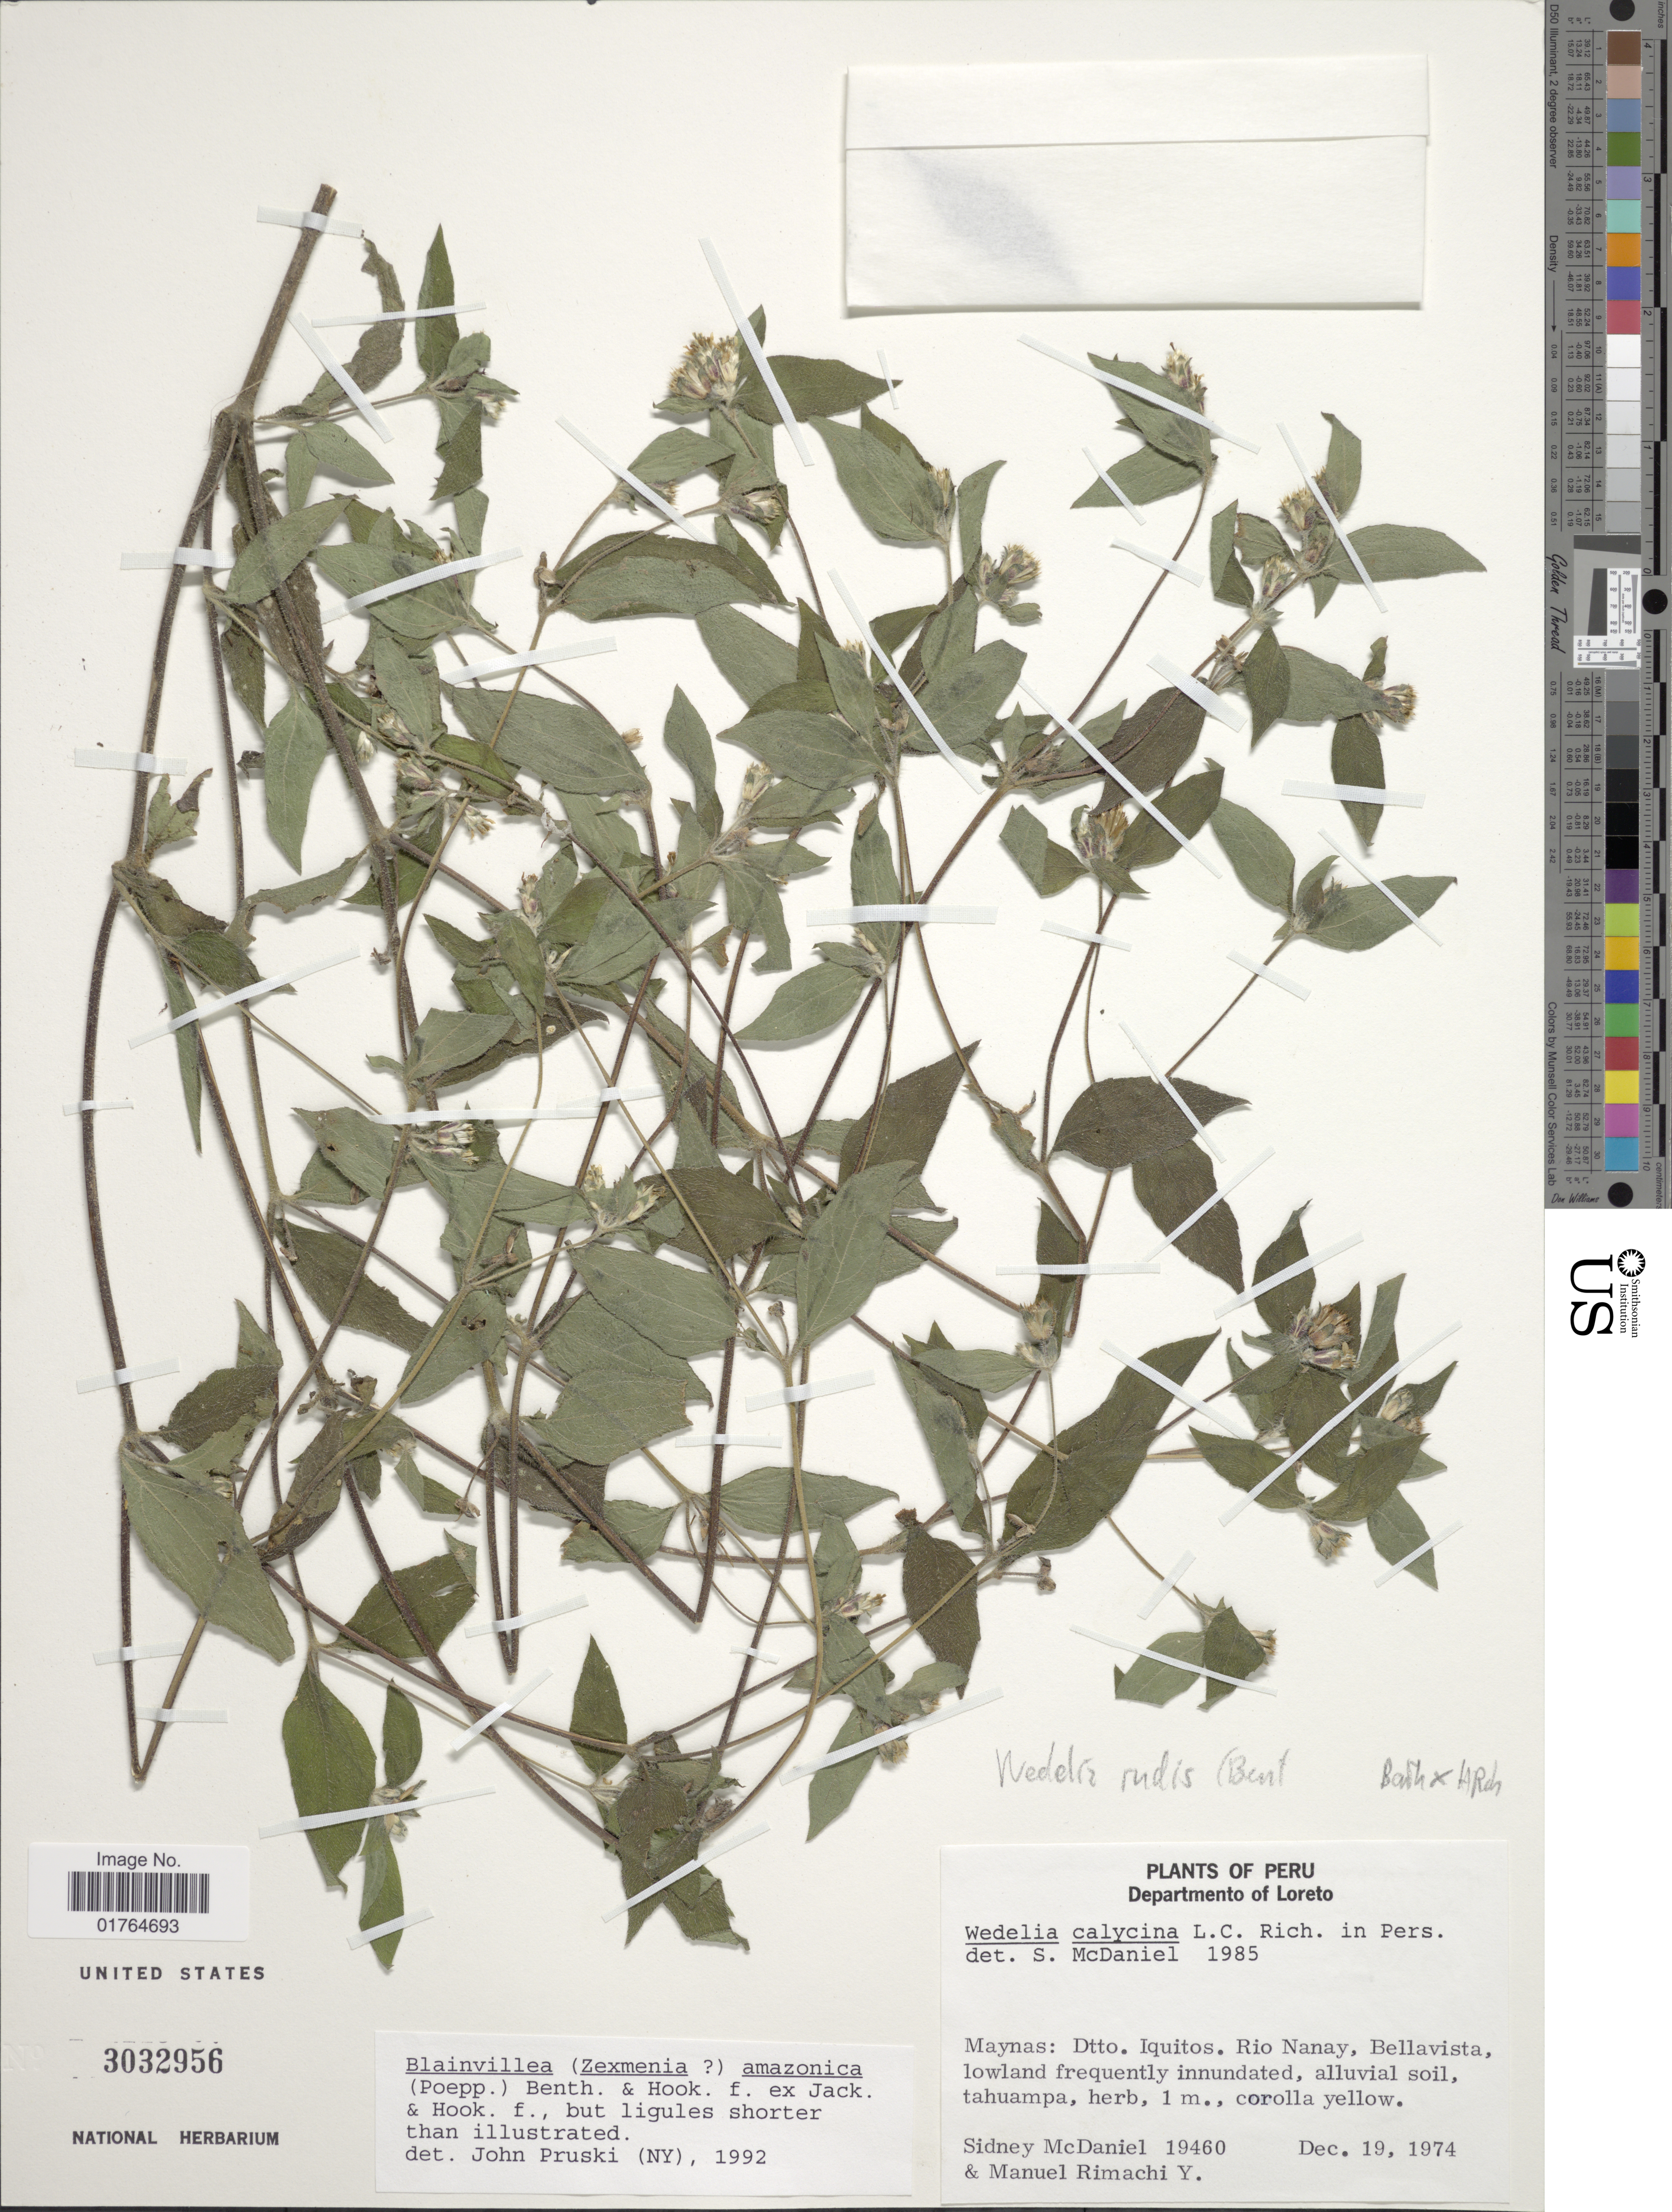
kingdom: Plantae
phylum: Tracheophyta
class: Magnoliopsida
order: Asterales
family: Asteraceae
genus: Wedelia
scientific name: Wedelia rudis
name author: (Baker) Benth. ex H. Rob.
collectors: S. McDaniel & M. Rimachi Y.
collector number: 19460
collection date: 1974-12-19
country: Peru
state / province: Loreto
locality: Maynas, Dtto. Iquitos, Rio Nanay, Bellavista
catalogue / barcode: US 3032956